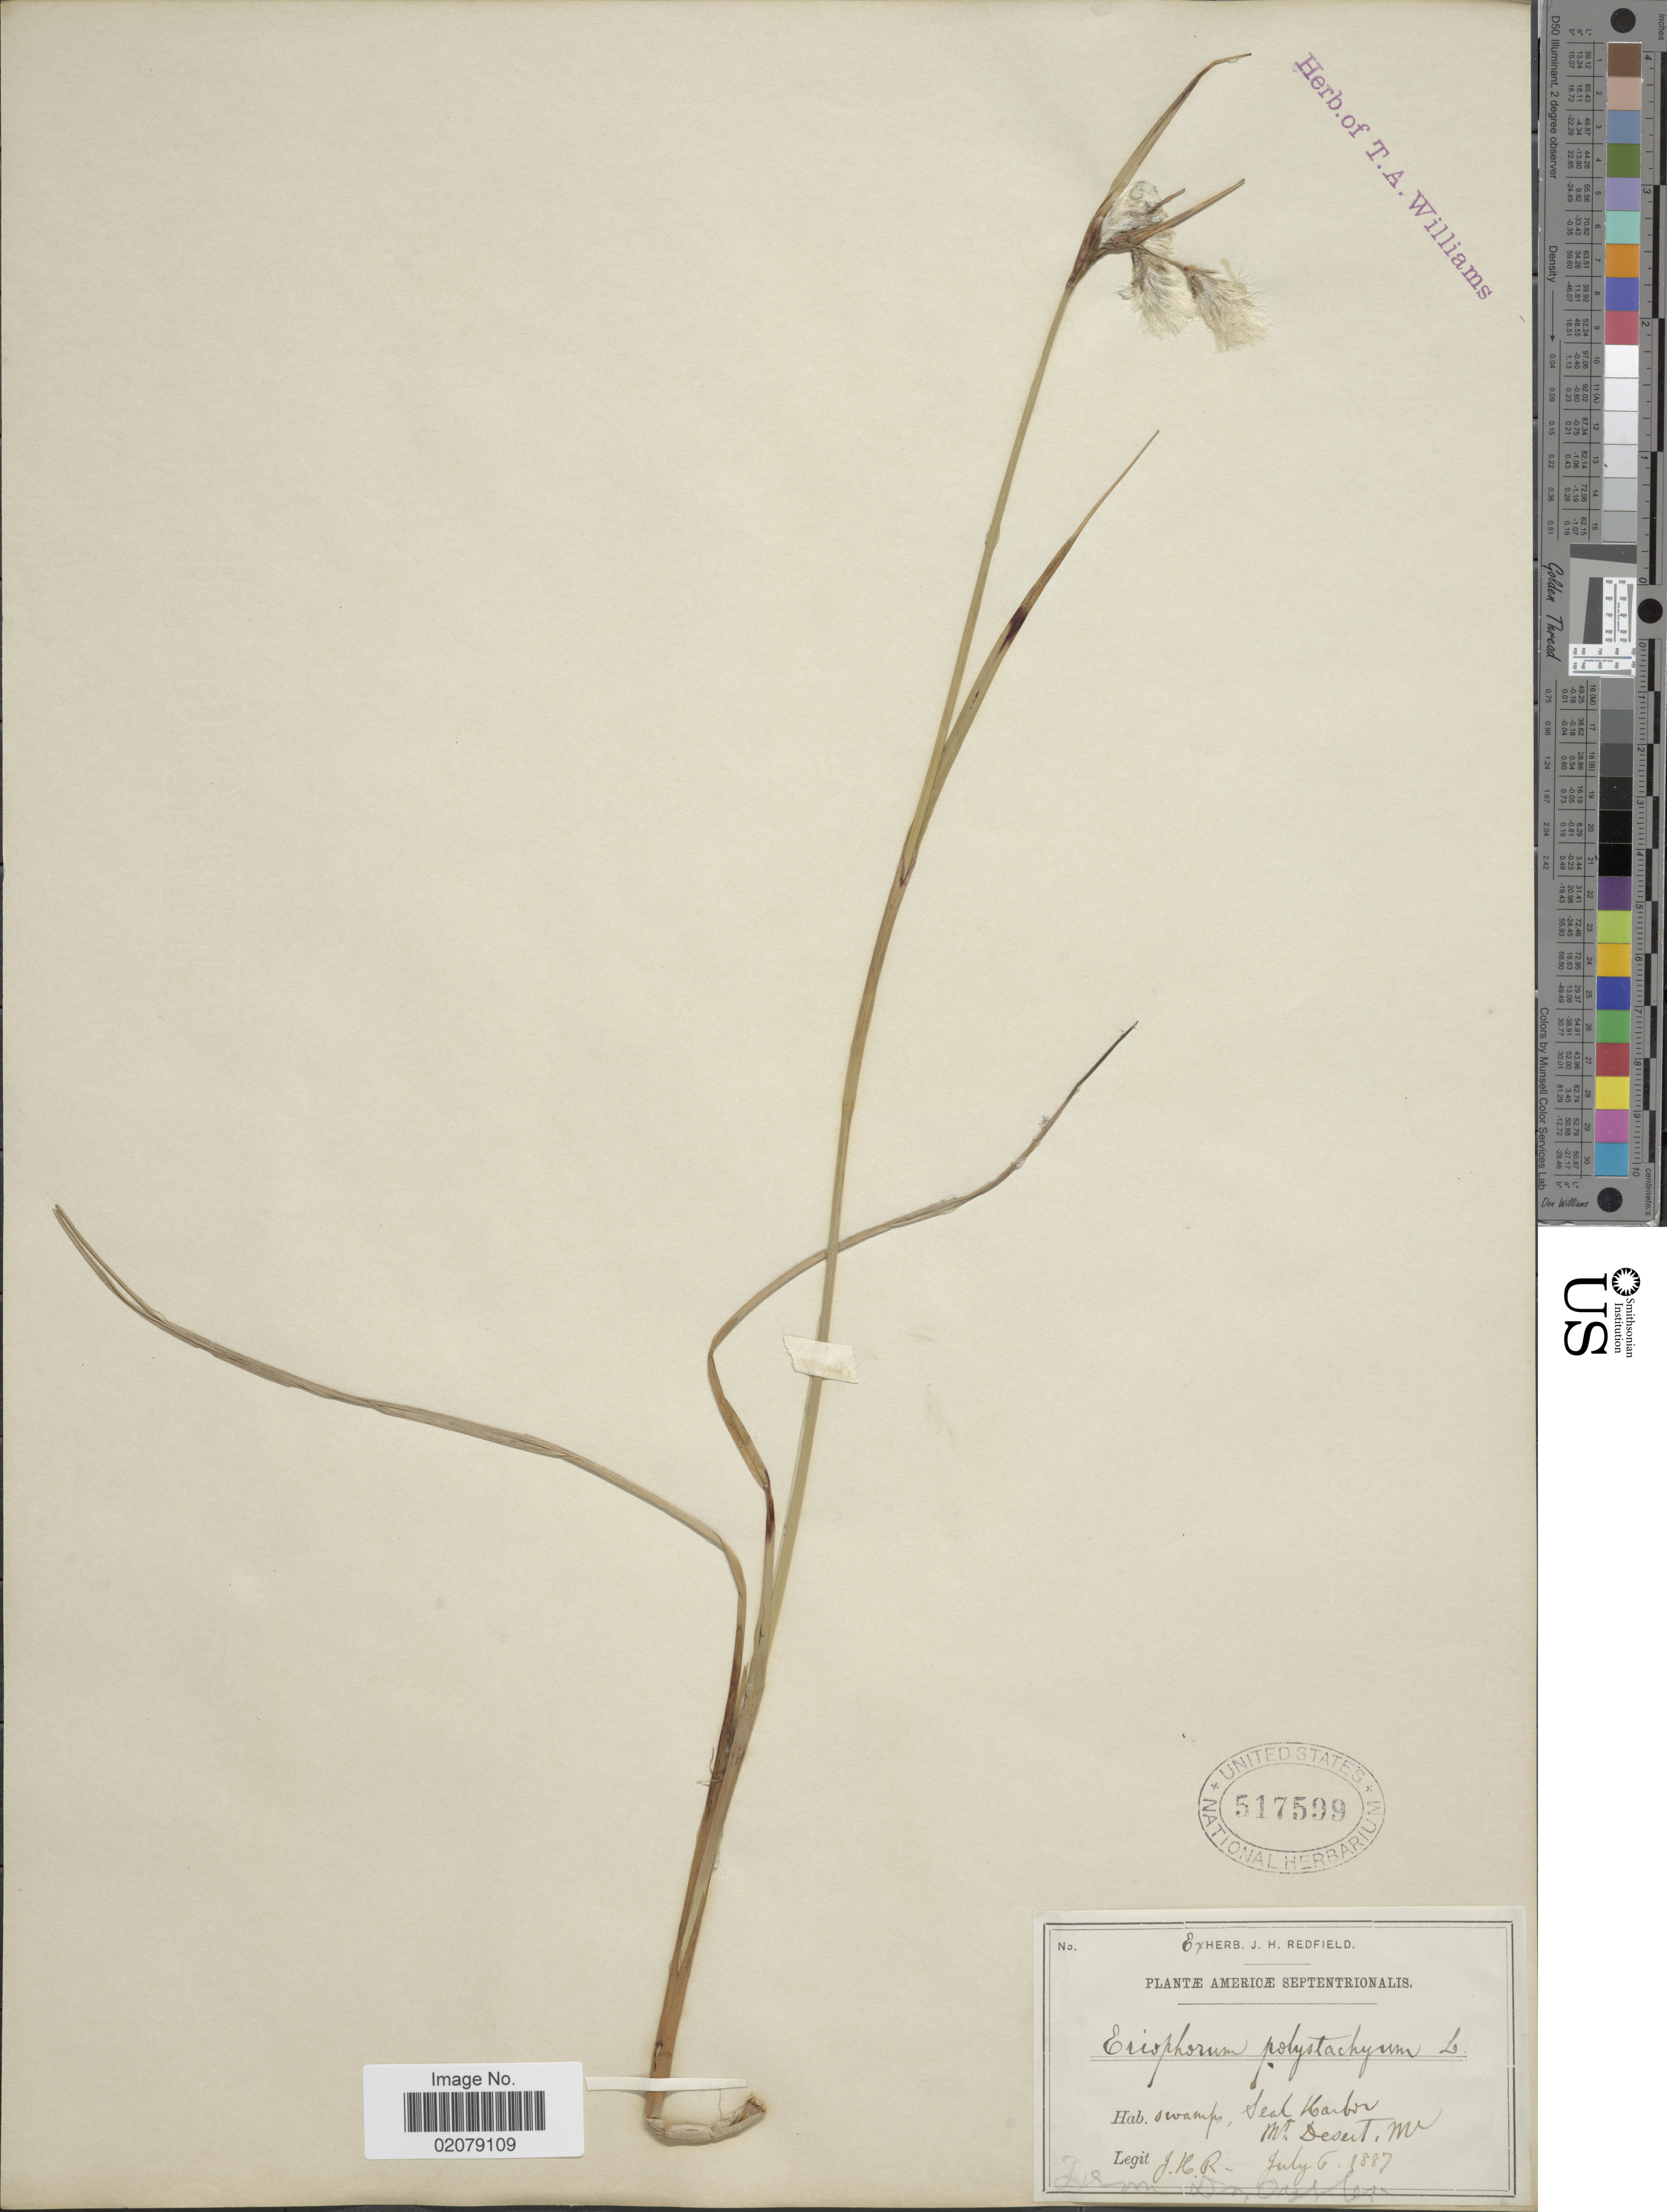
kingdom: Plantae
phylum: Tracheophyta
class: Liliopsida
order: Poales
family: Cyperaceae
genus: Eriophorum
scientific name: Eriophorum viridicarinatum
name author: (Englem.) Fernald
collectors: J. Redfield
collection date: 1887-07-06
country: United States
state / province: Maine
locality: Seal Harbor, Mt. Desert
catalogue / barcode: US 517599